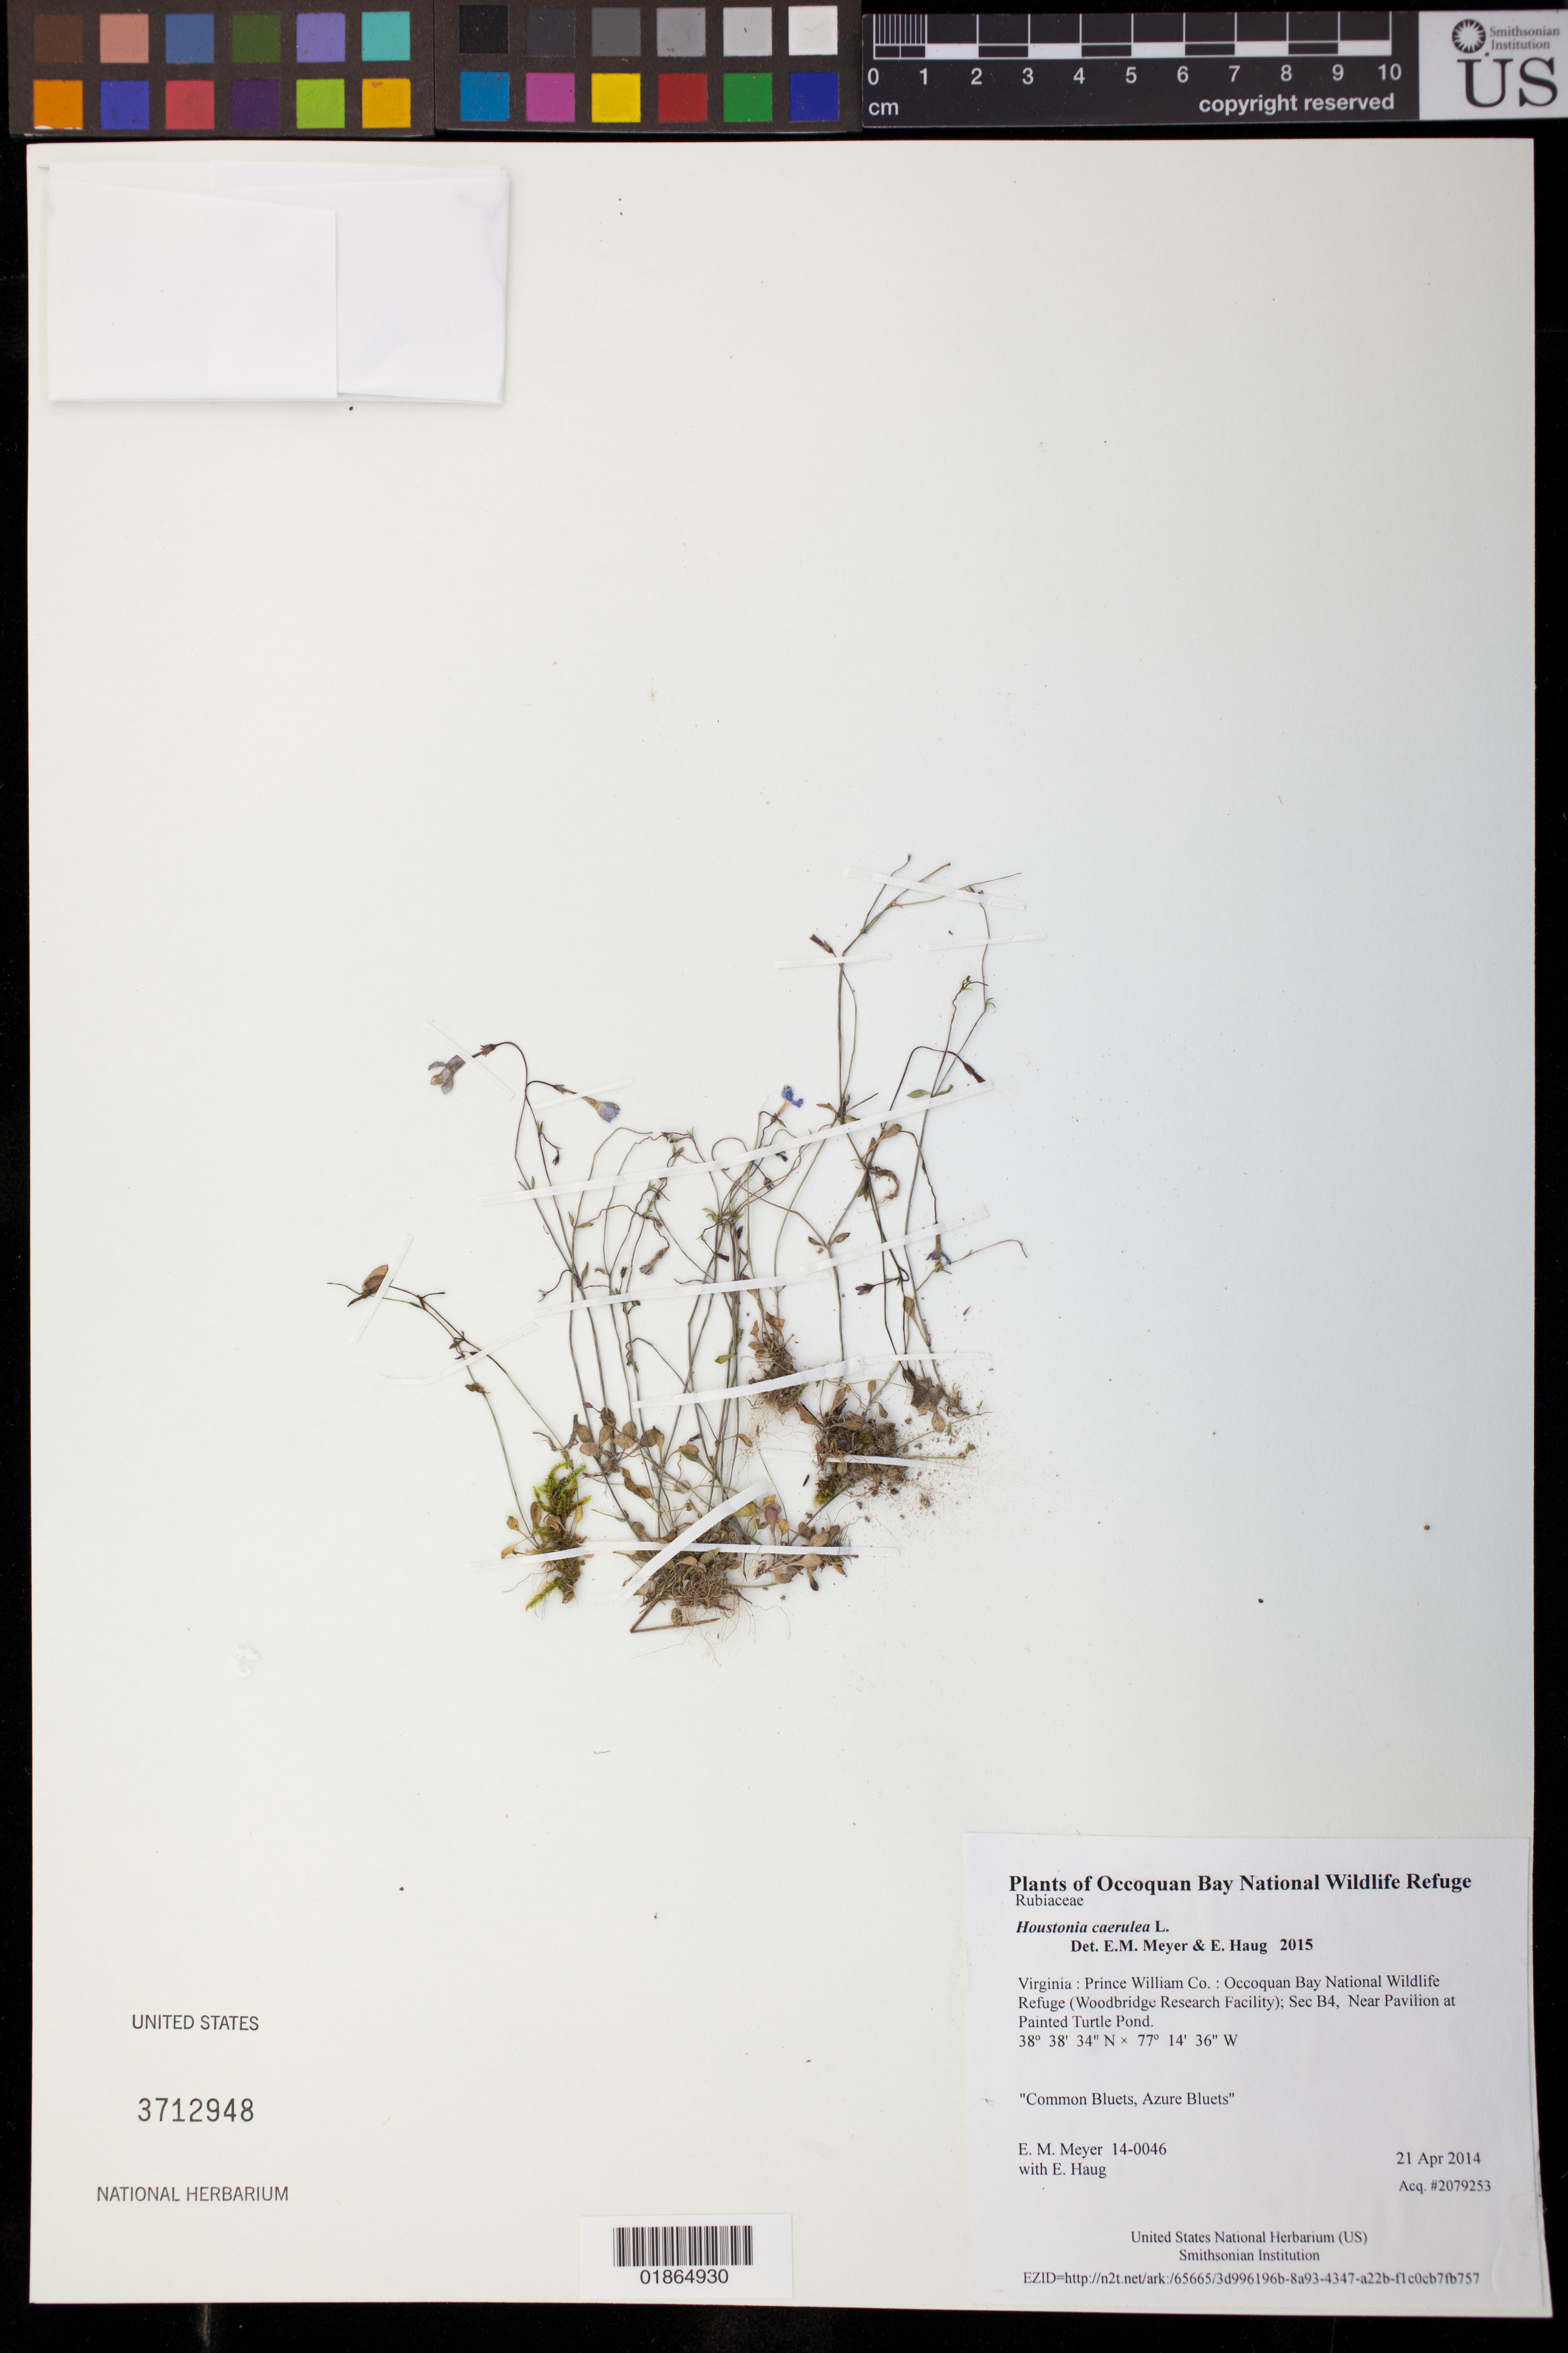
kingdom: Plantae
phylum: Tracheophyta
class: Magnoliopsida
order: Gentianales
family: Rubiaceae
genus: Houstonia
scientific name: Houstonia caerulea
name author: L.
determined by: Meyer, E. M.; Haug, E.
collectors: E. M. Meyer & E. Haug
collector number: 14-0046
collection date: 2014-04-21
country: United States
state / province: Virginia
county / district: Prince William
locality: Occoquan Bay National Wildlife Refuge (Woodbridge Research Facility); Sec B4, Near Pavilion at Painted Turtle Pond.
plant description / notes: Common Bluets, Azure Bluets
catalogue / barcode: US 3712948